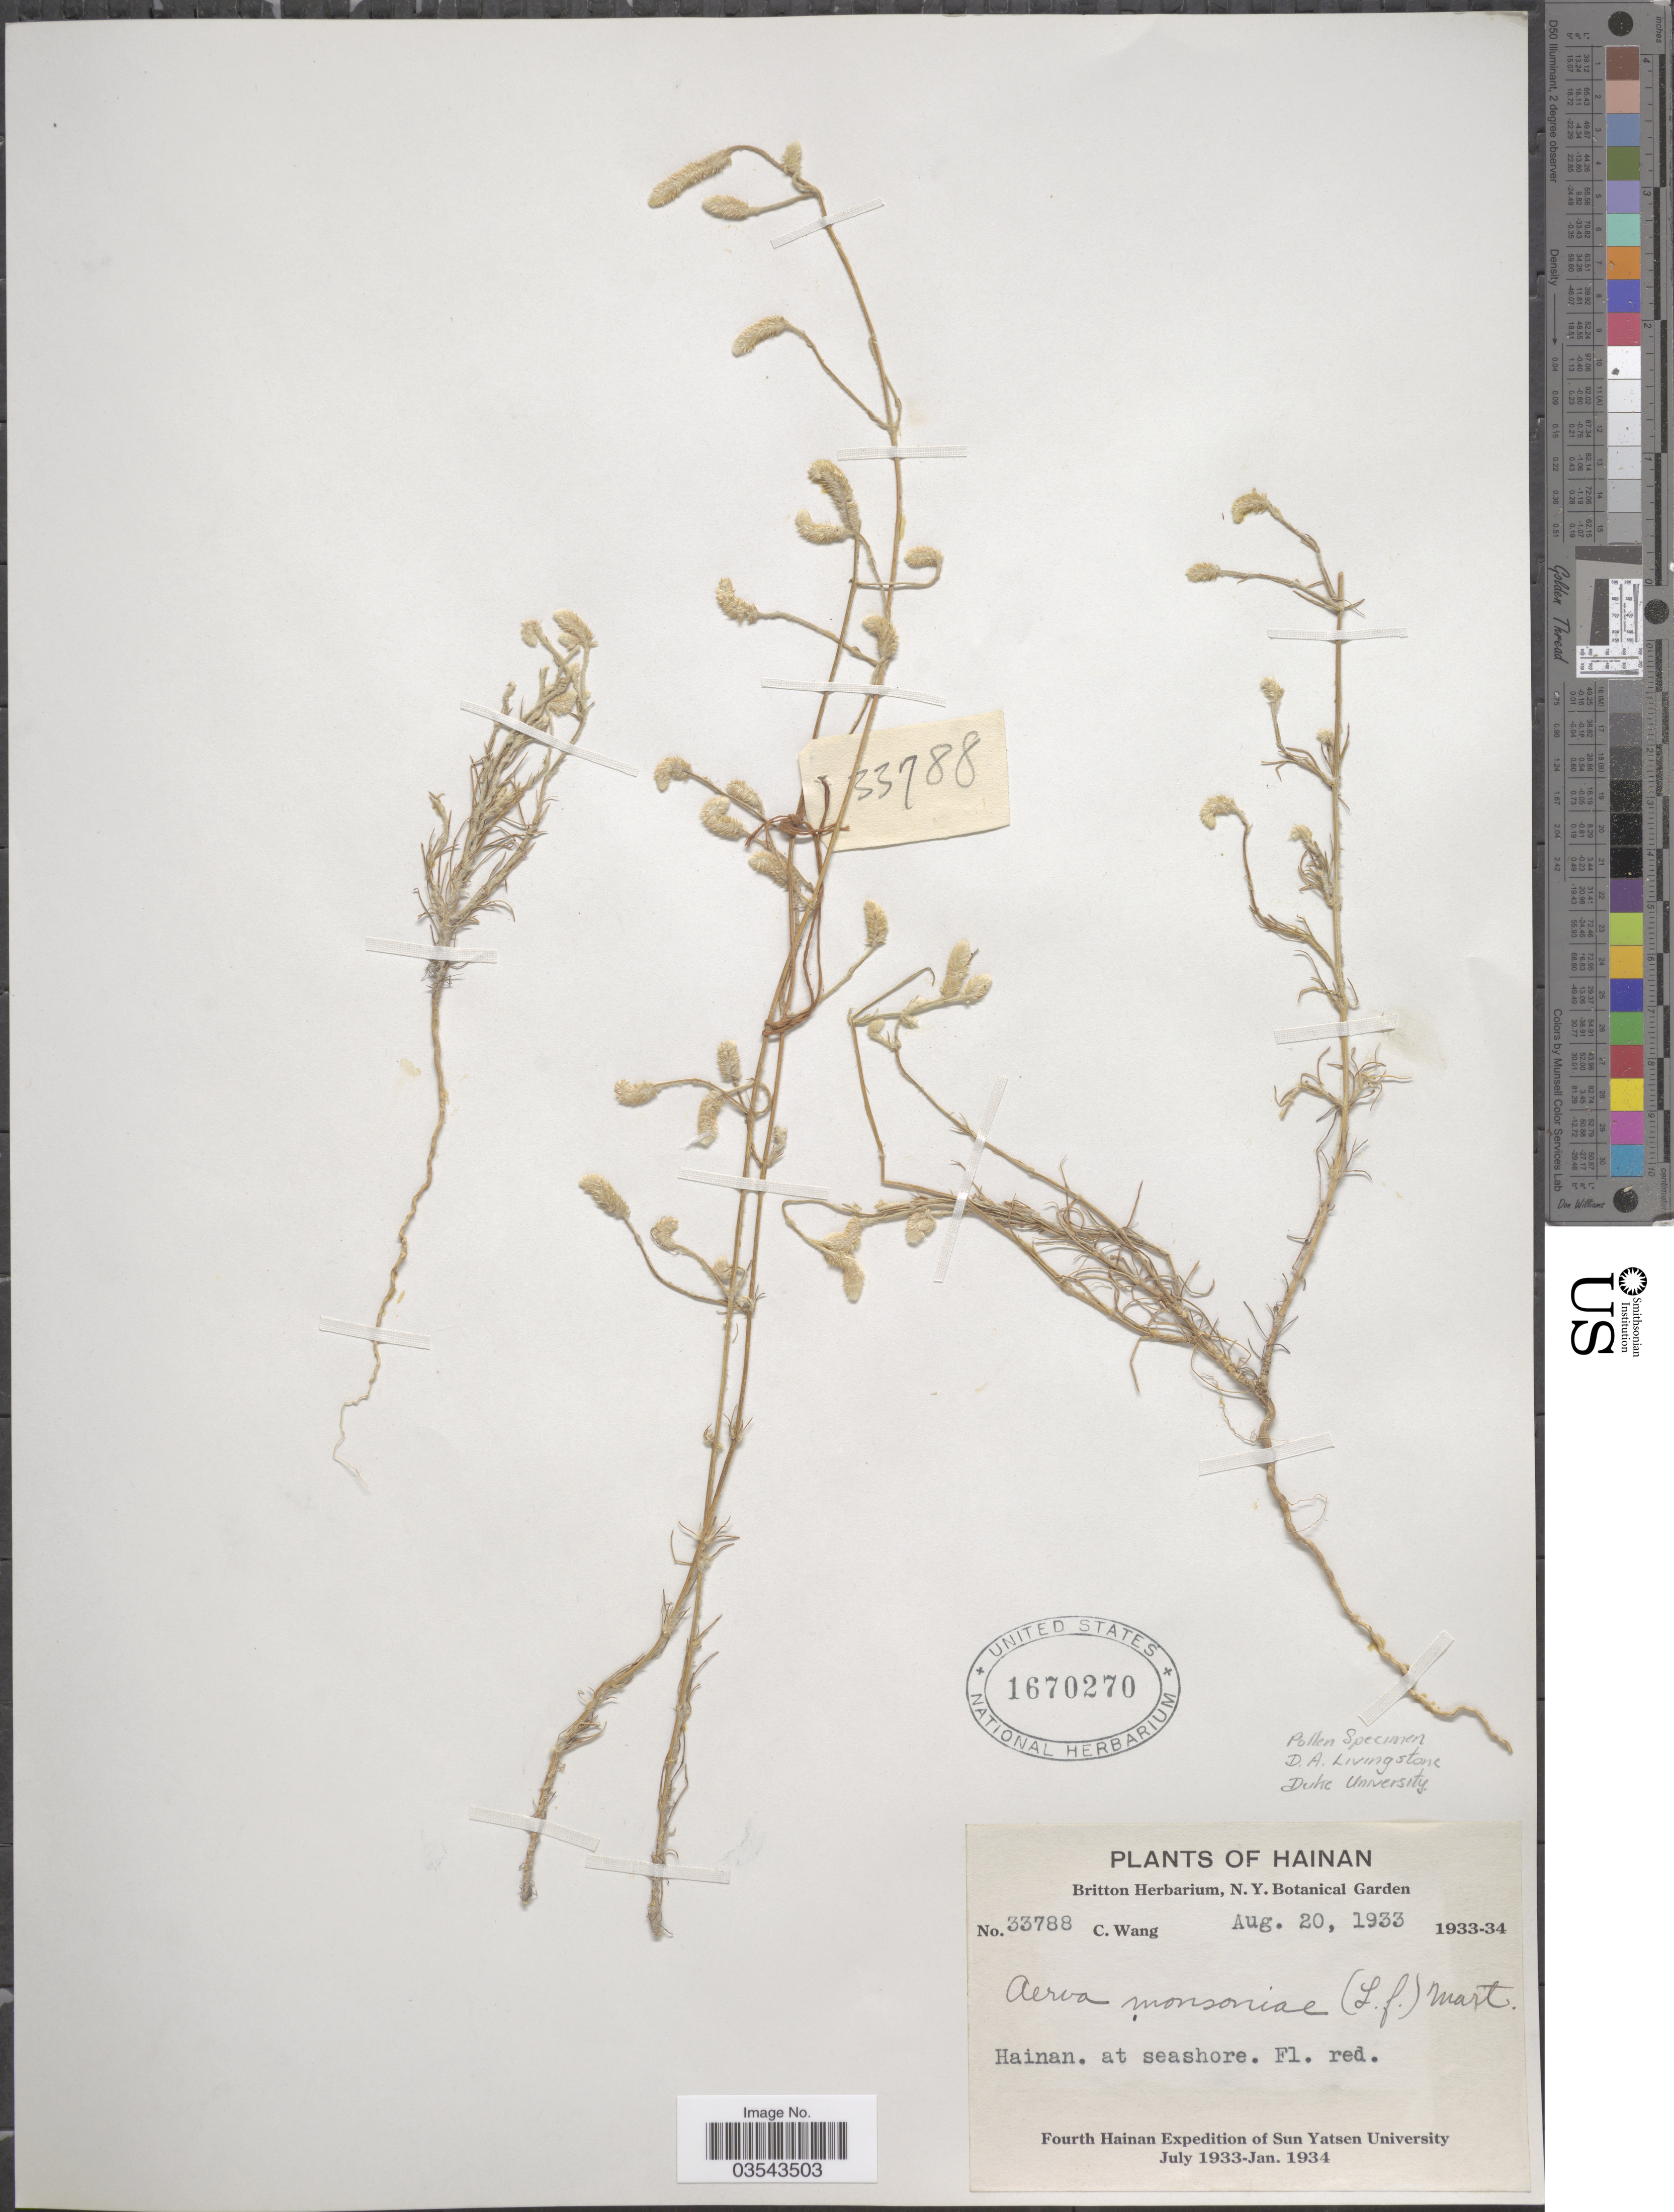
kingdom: Plantae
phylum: Tracheophyta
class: Magnoliopsida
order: Caryophyllales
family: Amaranthaceae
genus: Aerva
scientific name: Aerva monsoniae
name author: (L.) Mart.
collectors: C. Wang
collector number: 33788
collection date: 1933-08-20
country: China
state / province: Hainan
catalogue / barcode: US 1670270